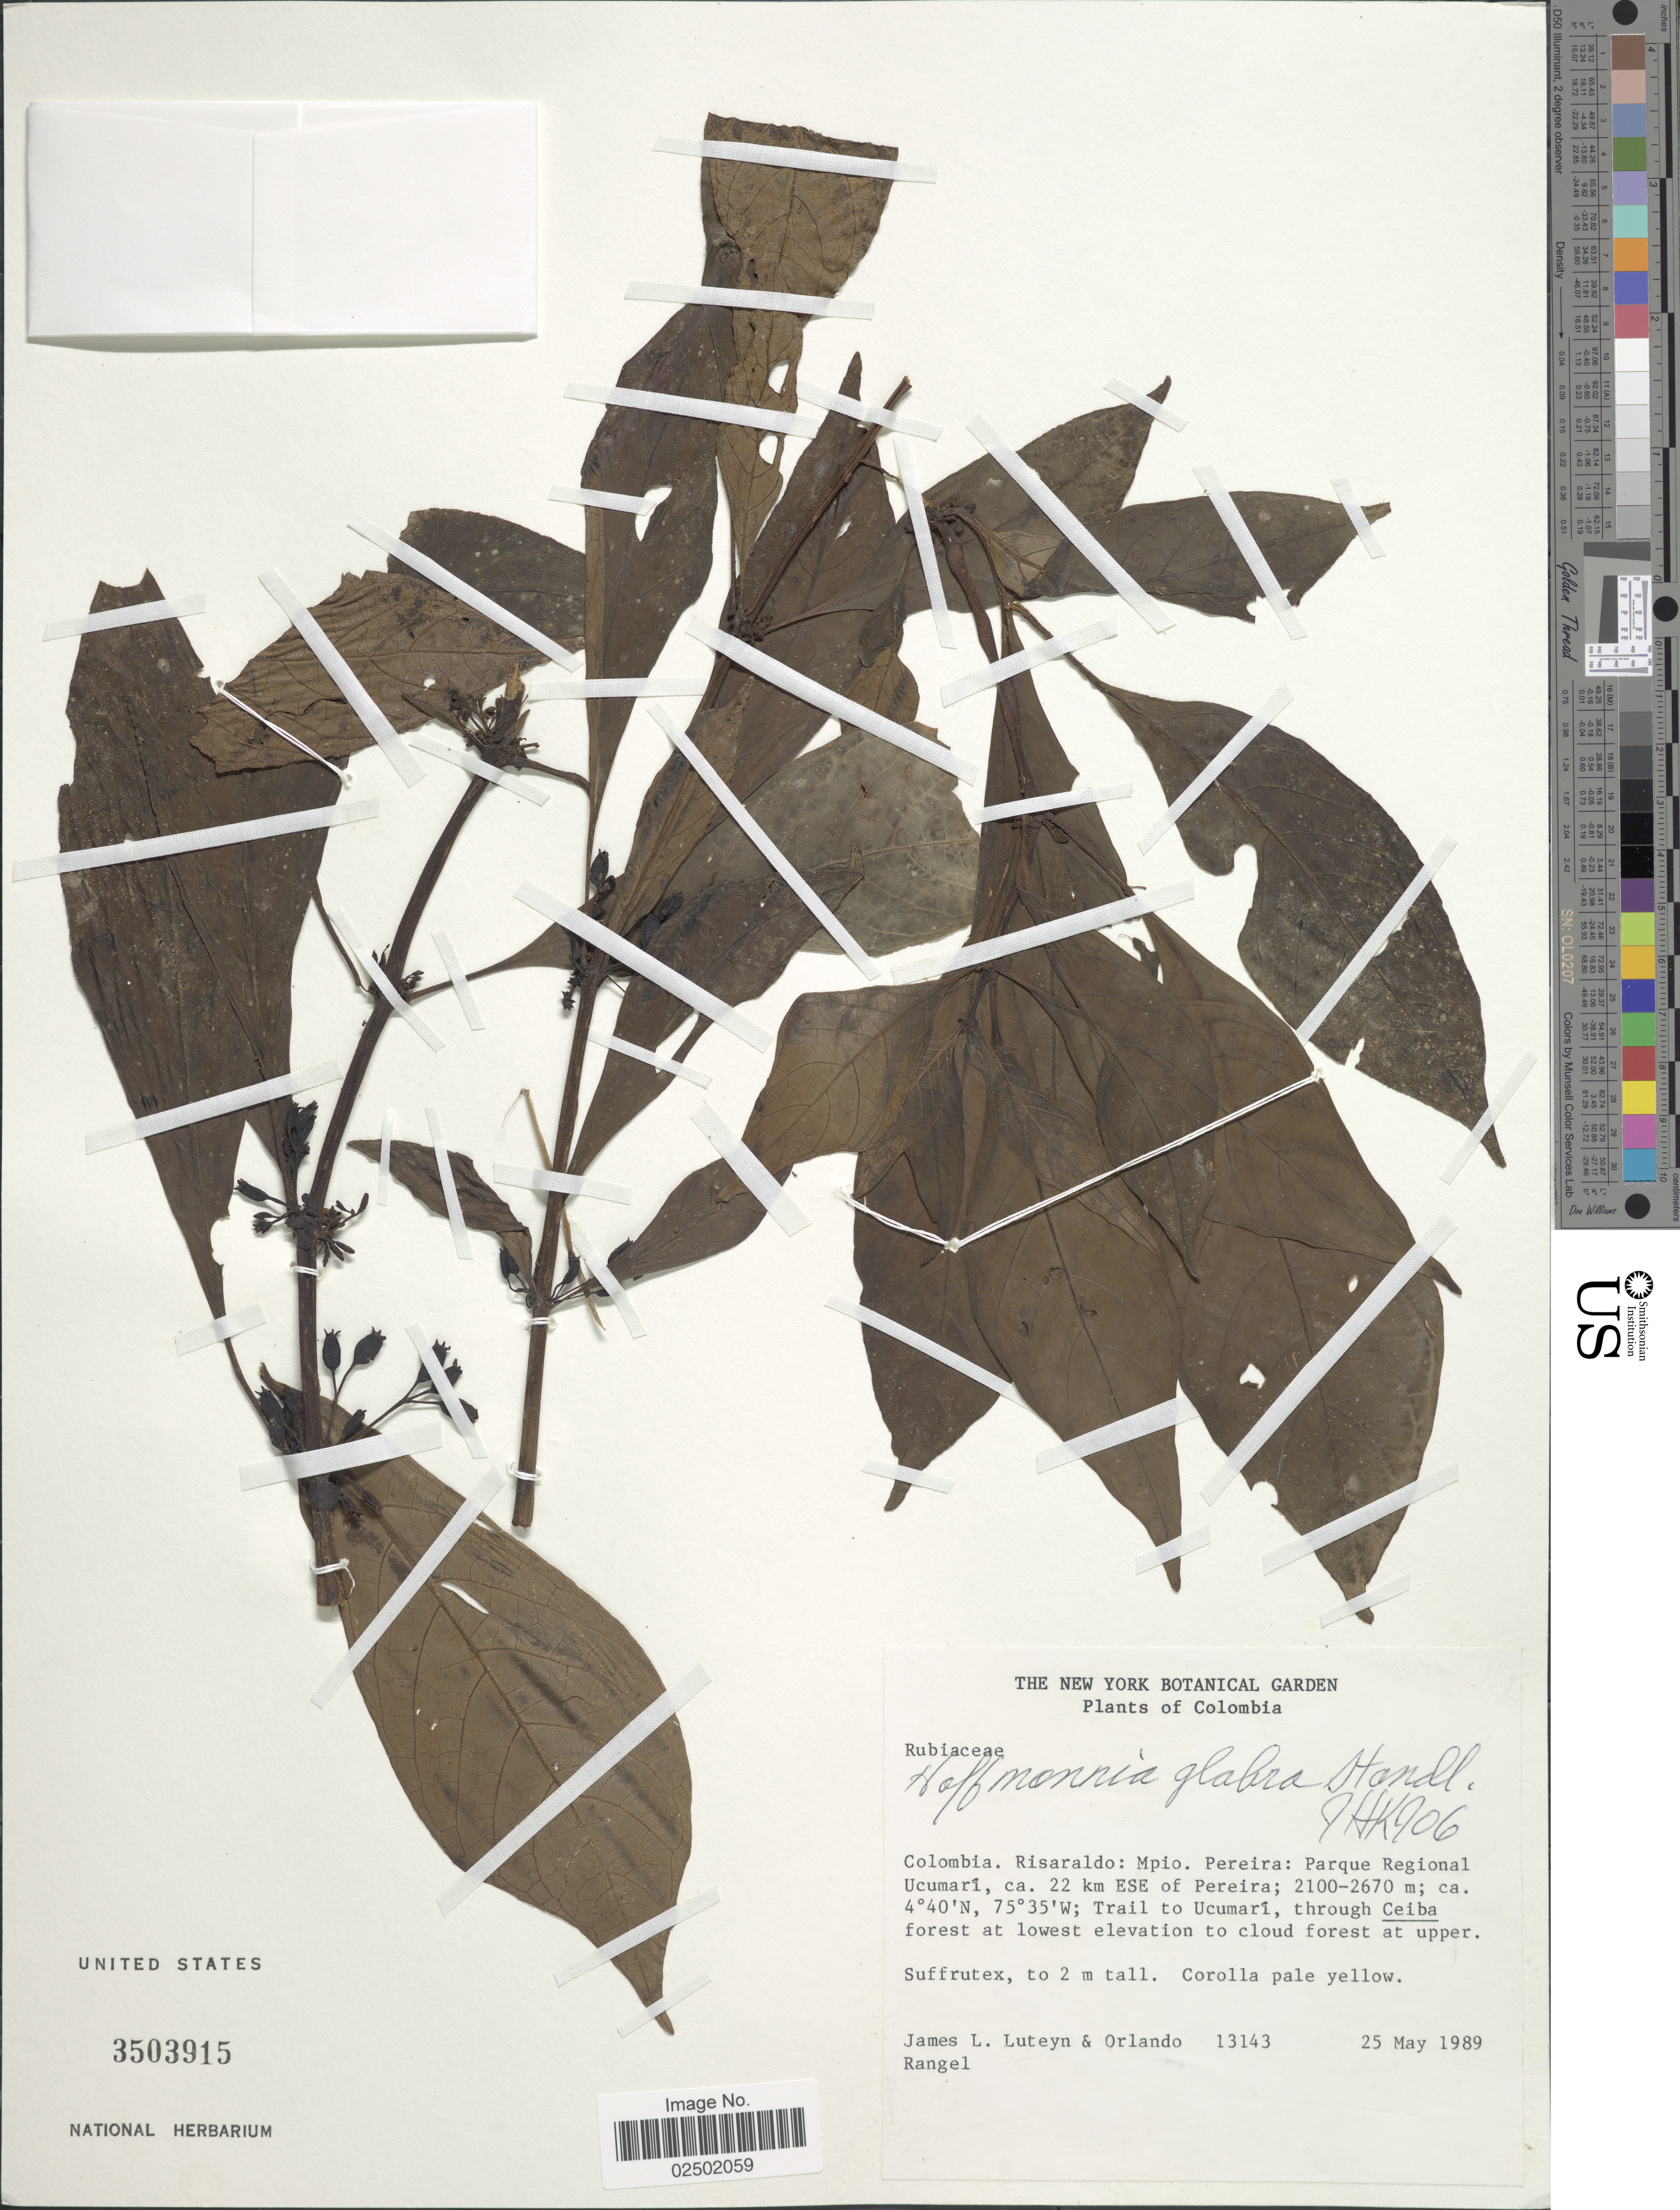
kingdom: Plantae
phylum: Tracheophyta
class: Magnoliopsida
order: Gentianales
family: Rubiaceae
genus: Hoffmannia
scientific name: Hoffmannia glabra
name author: Standl.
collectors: J. L. Luteyn & O. Rangel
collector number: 13143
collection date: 1989-05-25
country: Colombia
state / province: Risaralda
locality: Colombia. Risaraldo: Mpio. Pereira: Parque Regional Ucumari, ca. 22 km ESE of Pereira. Trail to Ucumari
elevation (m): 2100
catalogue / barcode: US 3503915